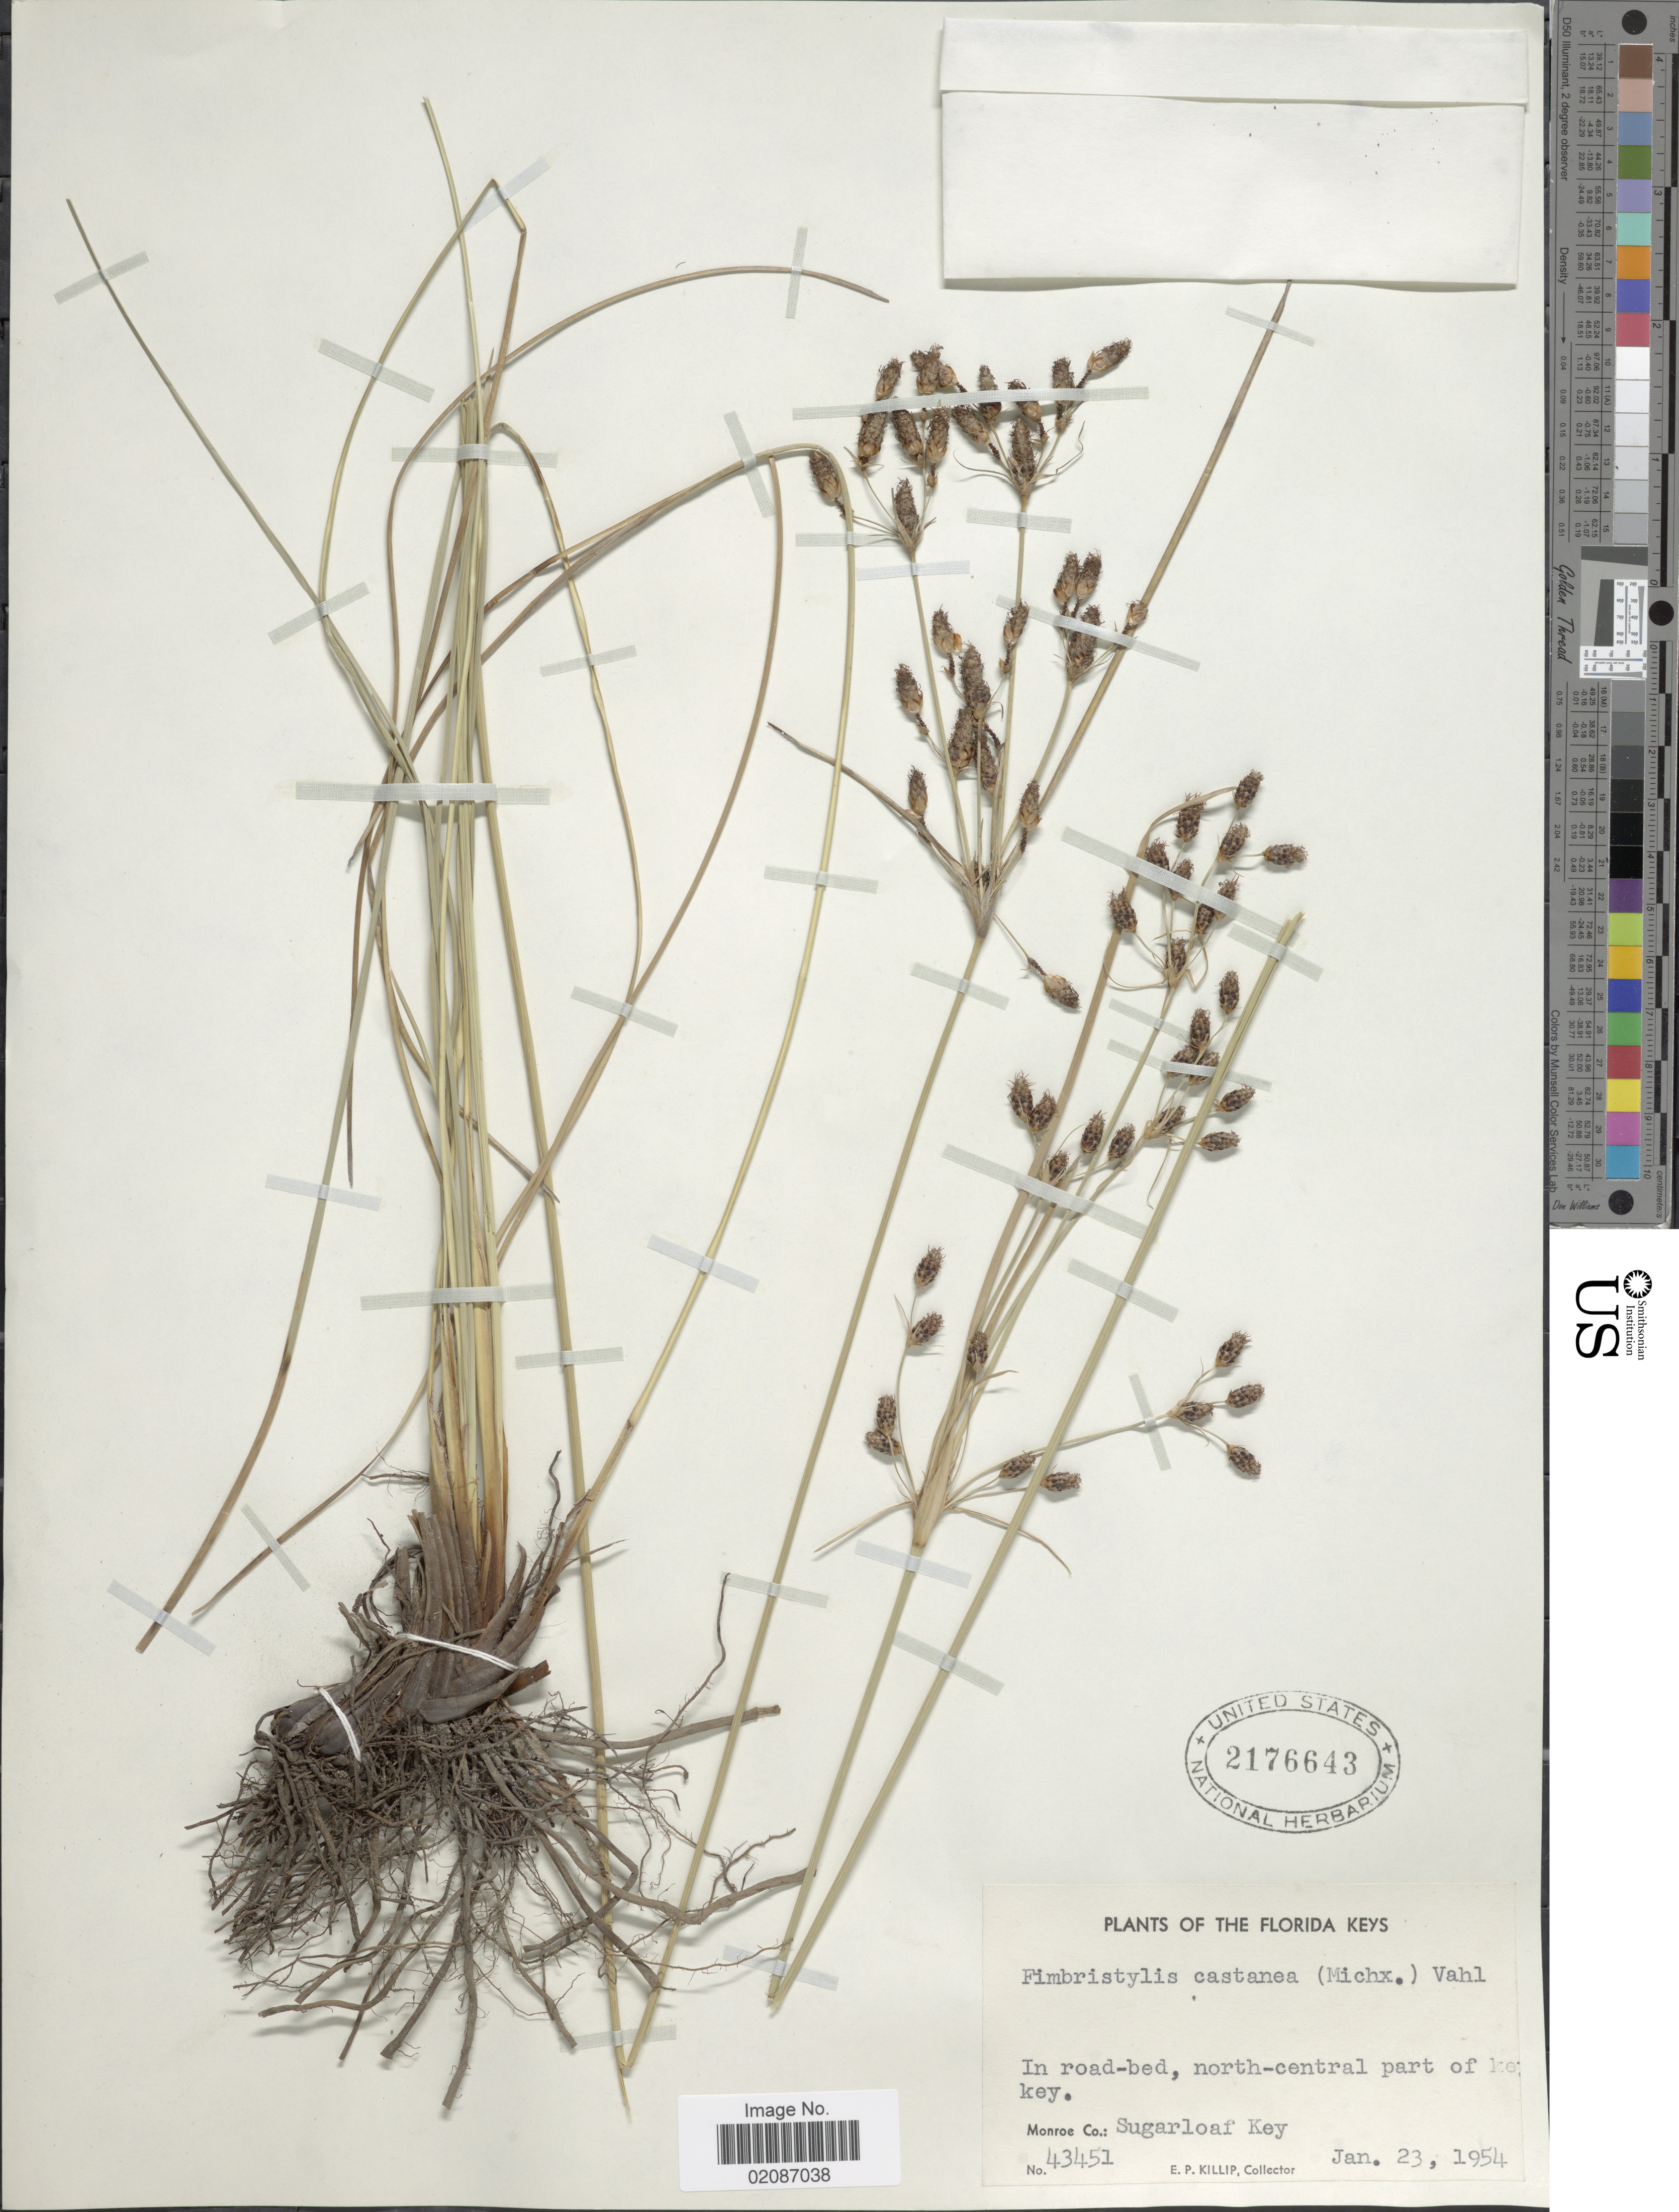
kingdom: Plantae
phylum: Tracheophyta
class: Liliopsida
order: Poales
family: Cyperaceae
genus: Fimbristylis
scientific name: Fimbristylis spadicea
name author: (L.) Vahl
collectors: E. P. Killip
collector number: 43451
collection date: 1954-01-23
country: United States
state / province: Florida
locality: Florida Keys, Monroe Co, Sugarloaf Key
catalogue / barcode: US 2176643